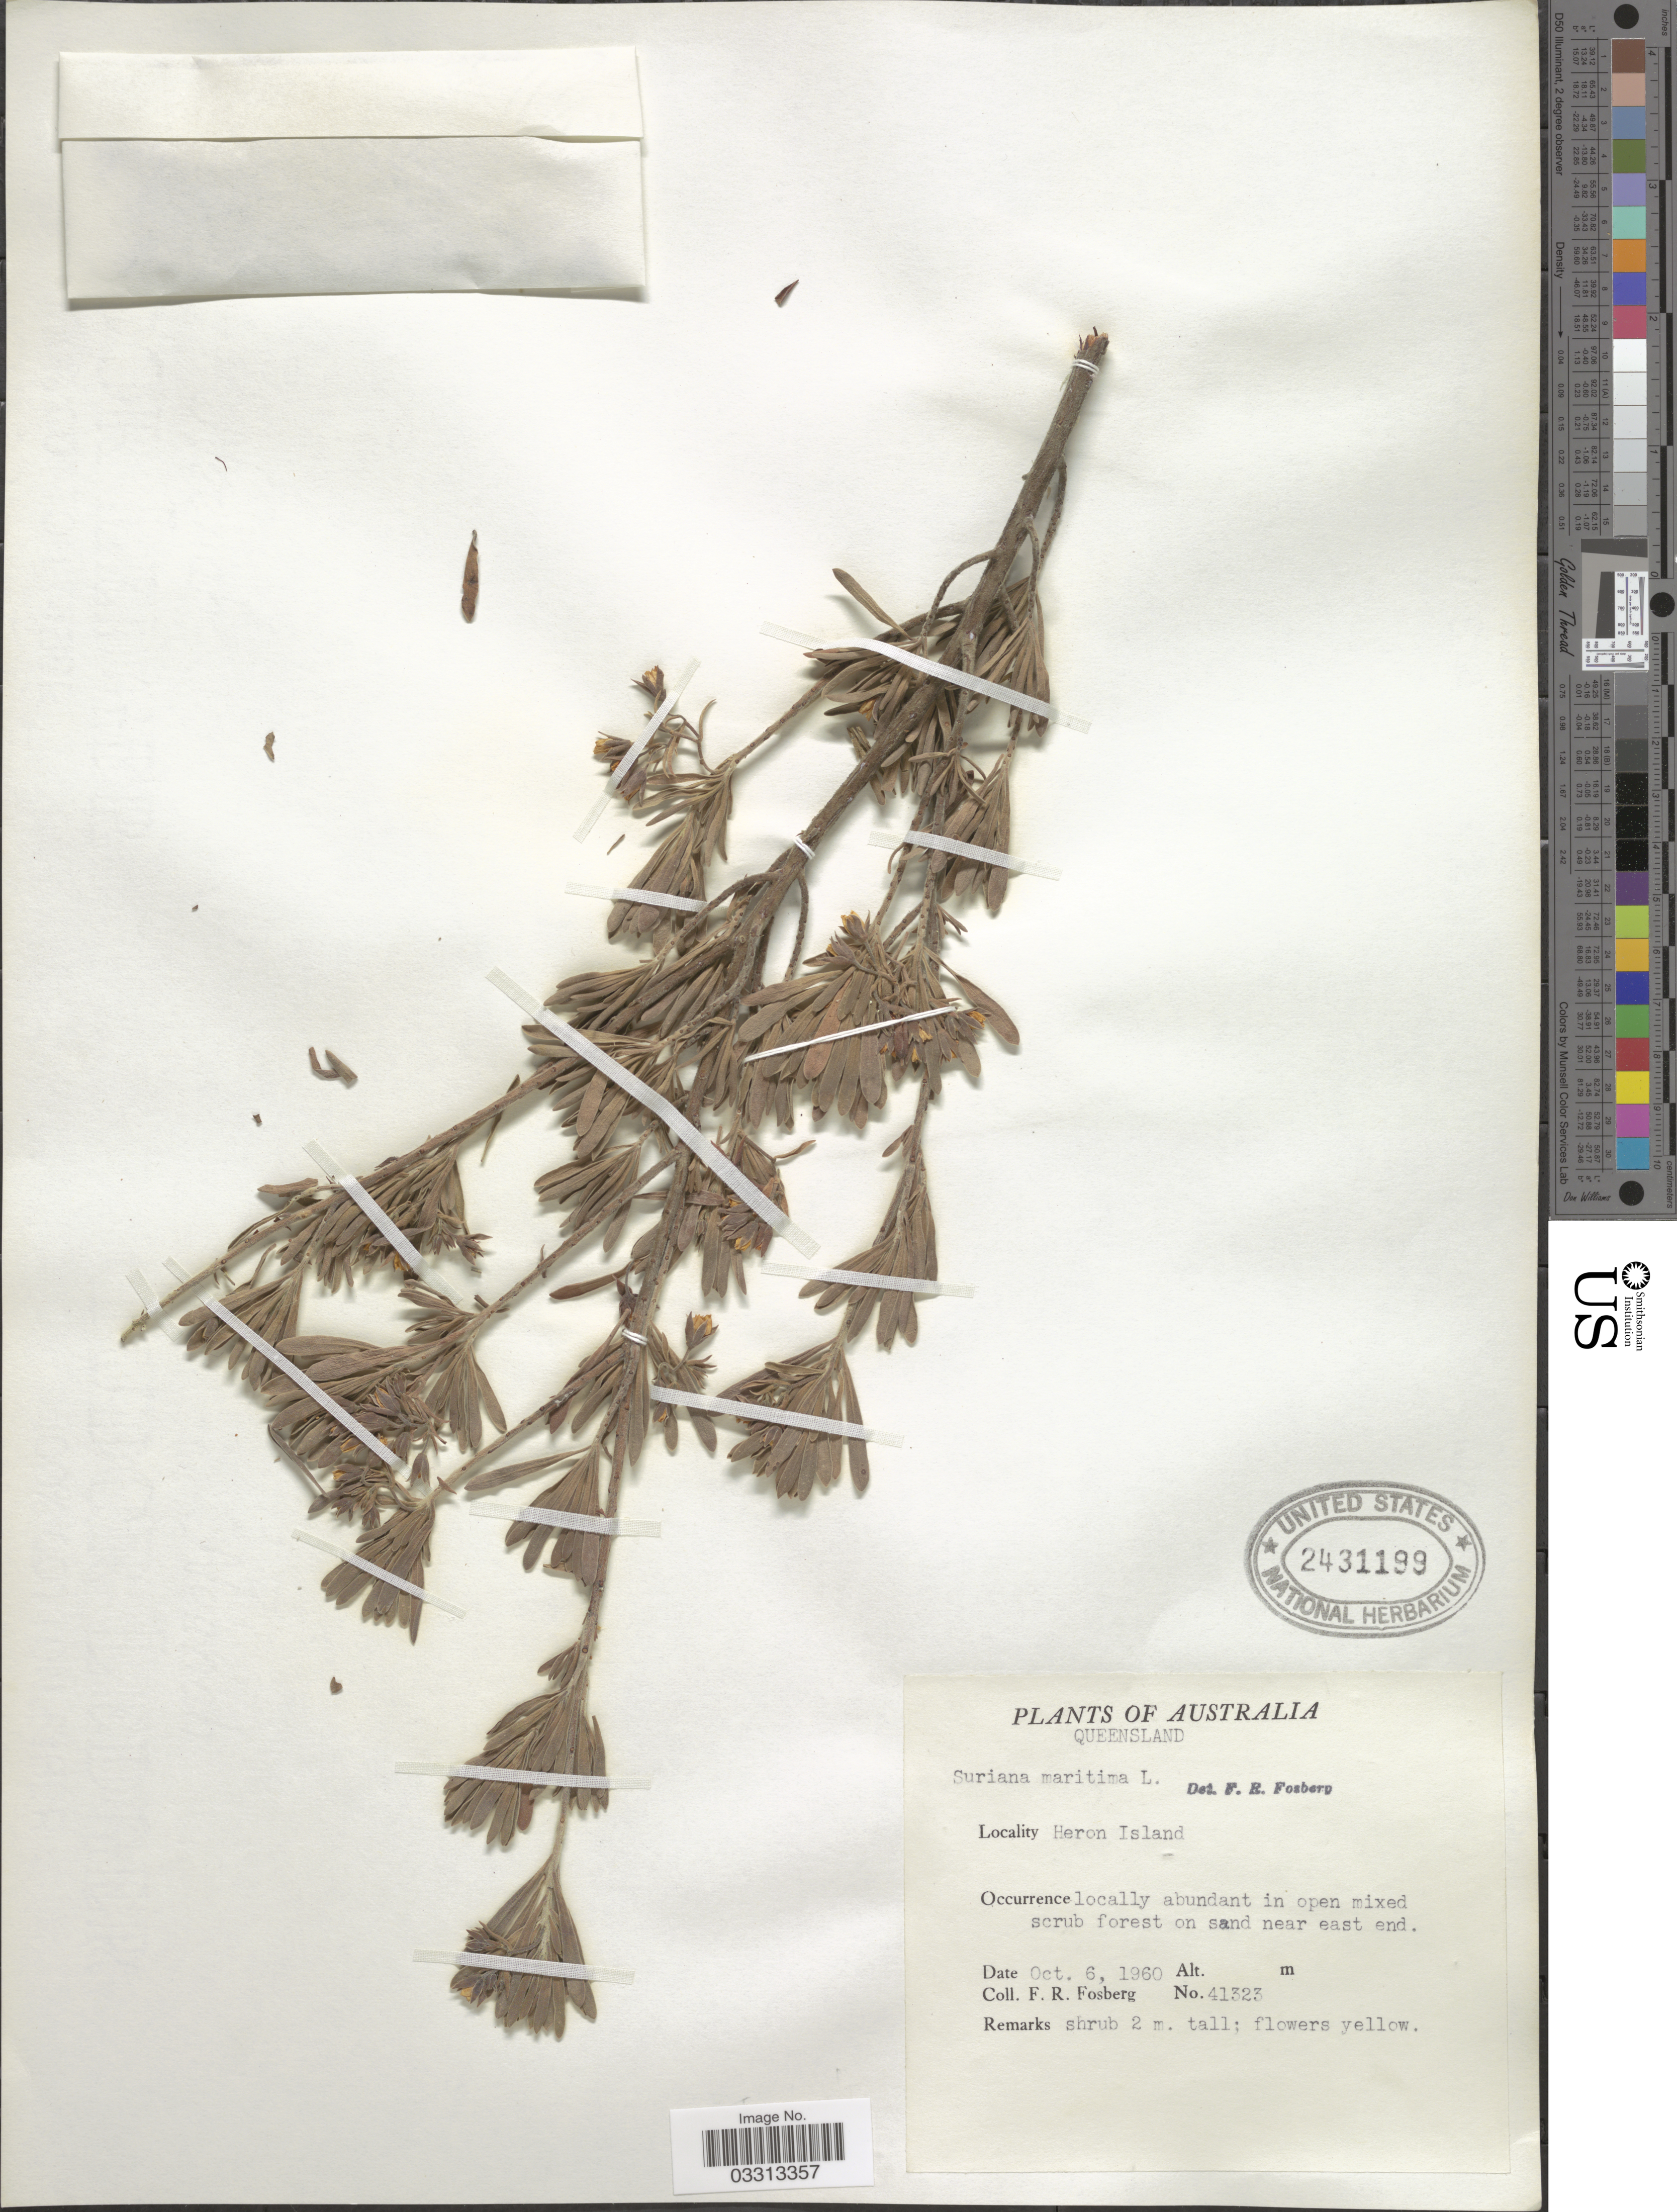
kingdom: Plantae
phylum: Tracheophyta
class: Magnoliopsida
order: Fabales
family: Surianaceae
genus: Suriana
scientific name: Suriana maritima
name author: L.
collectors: F. R. Fosberg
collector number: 41323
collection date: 1960-10-06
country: Australia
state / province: Queensland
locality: Heron Island.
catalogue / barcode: US 2431199